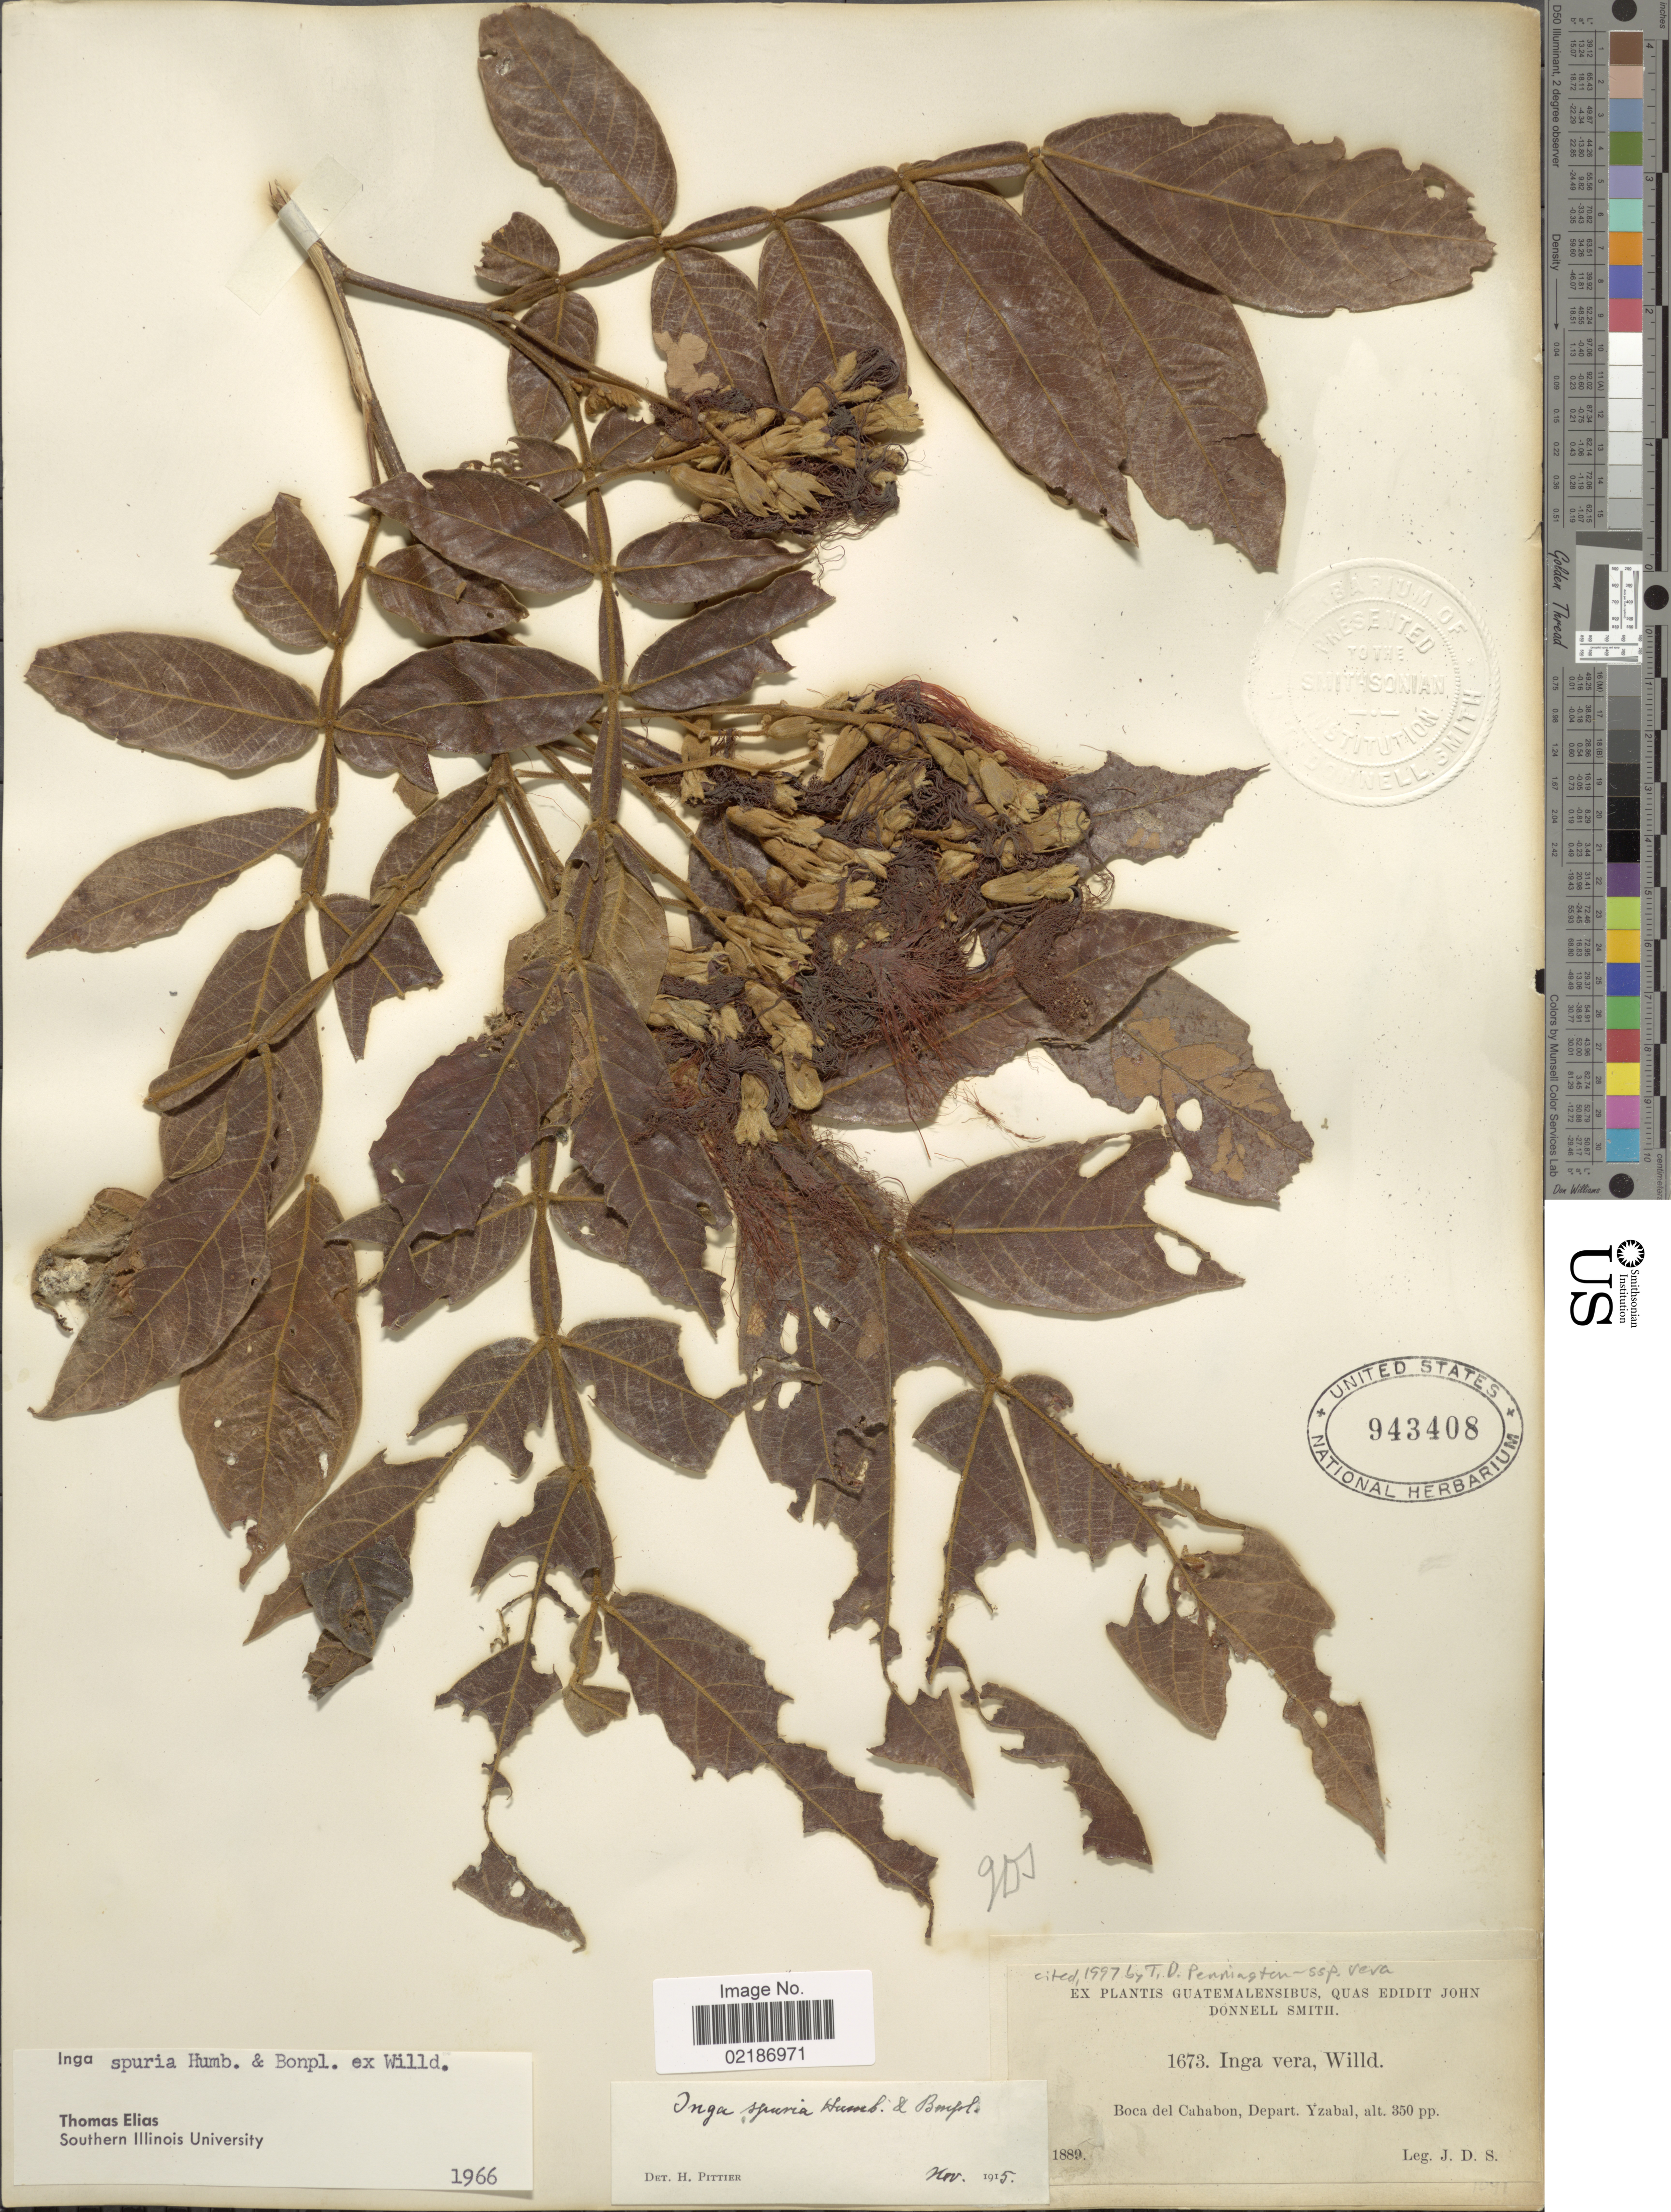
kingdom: Plantae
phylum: Tracheophyta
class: Magnoliopsida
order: Fabales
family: Fabaceae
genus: Inga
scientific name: Inga vera subsp. vera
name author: Willd.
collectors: J. Donnell Smith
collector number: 1673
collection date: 1889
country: Guatemala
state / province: Izabal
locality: Boca del Cahabon, Depart. Yzabal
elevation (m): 107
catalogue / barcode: US 943408